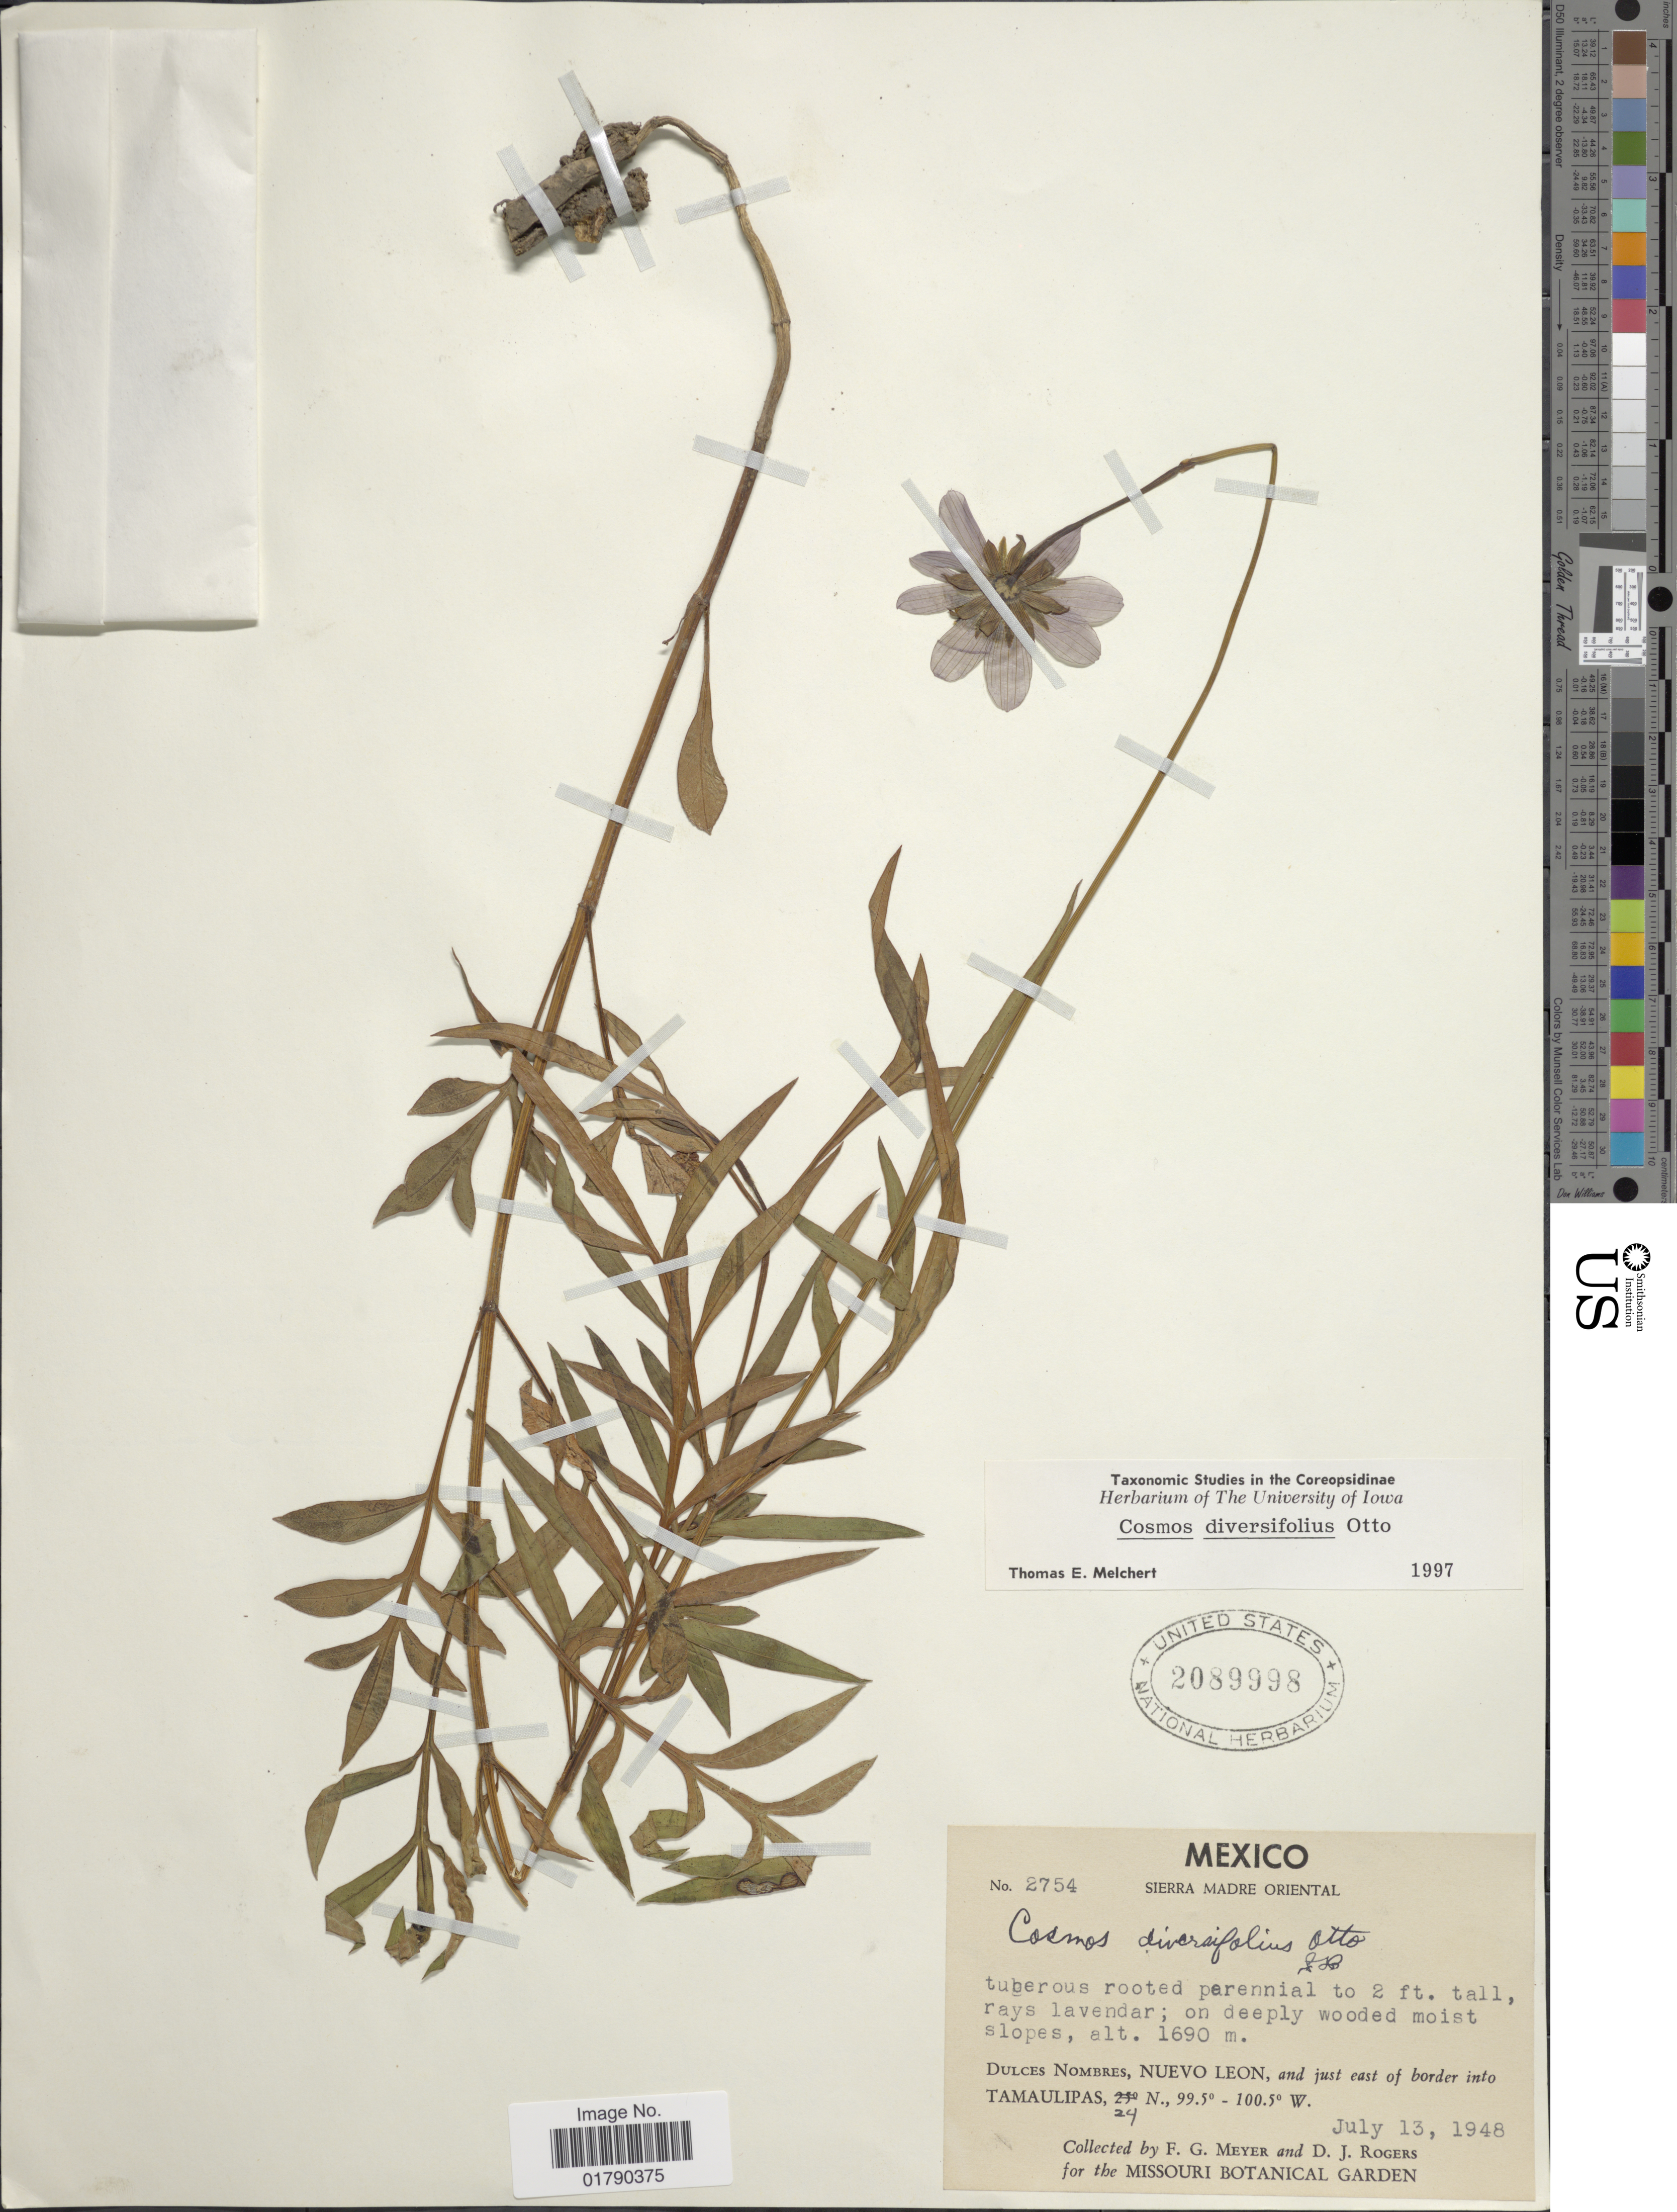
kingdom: Plantae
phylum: Tracheophyta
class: Magnoliopsida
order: Asterales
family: Asteraceae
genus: Cosmos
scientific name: Cosmos diversifolius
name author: Otto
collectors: F. G. Meyer & D. J. Rogers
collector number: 2754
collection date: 1948-07-13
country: Mexico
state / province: Nuevo León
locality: Sierra Madre Oriental, Dulces Nombres, and just east of border into Tamaulipas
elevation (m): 1690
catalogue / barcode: US 2089998